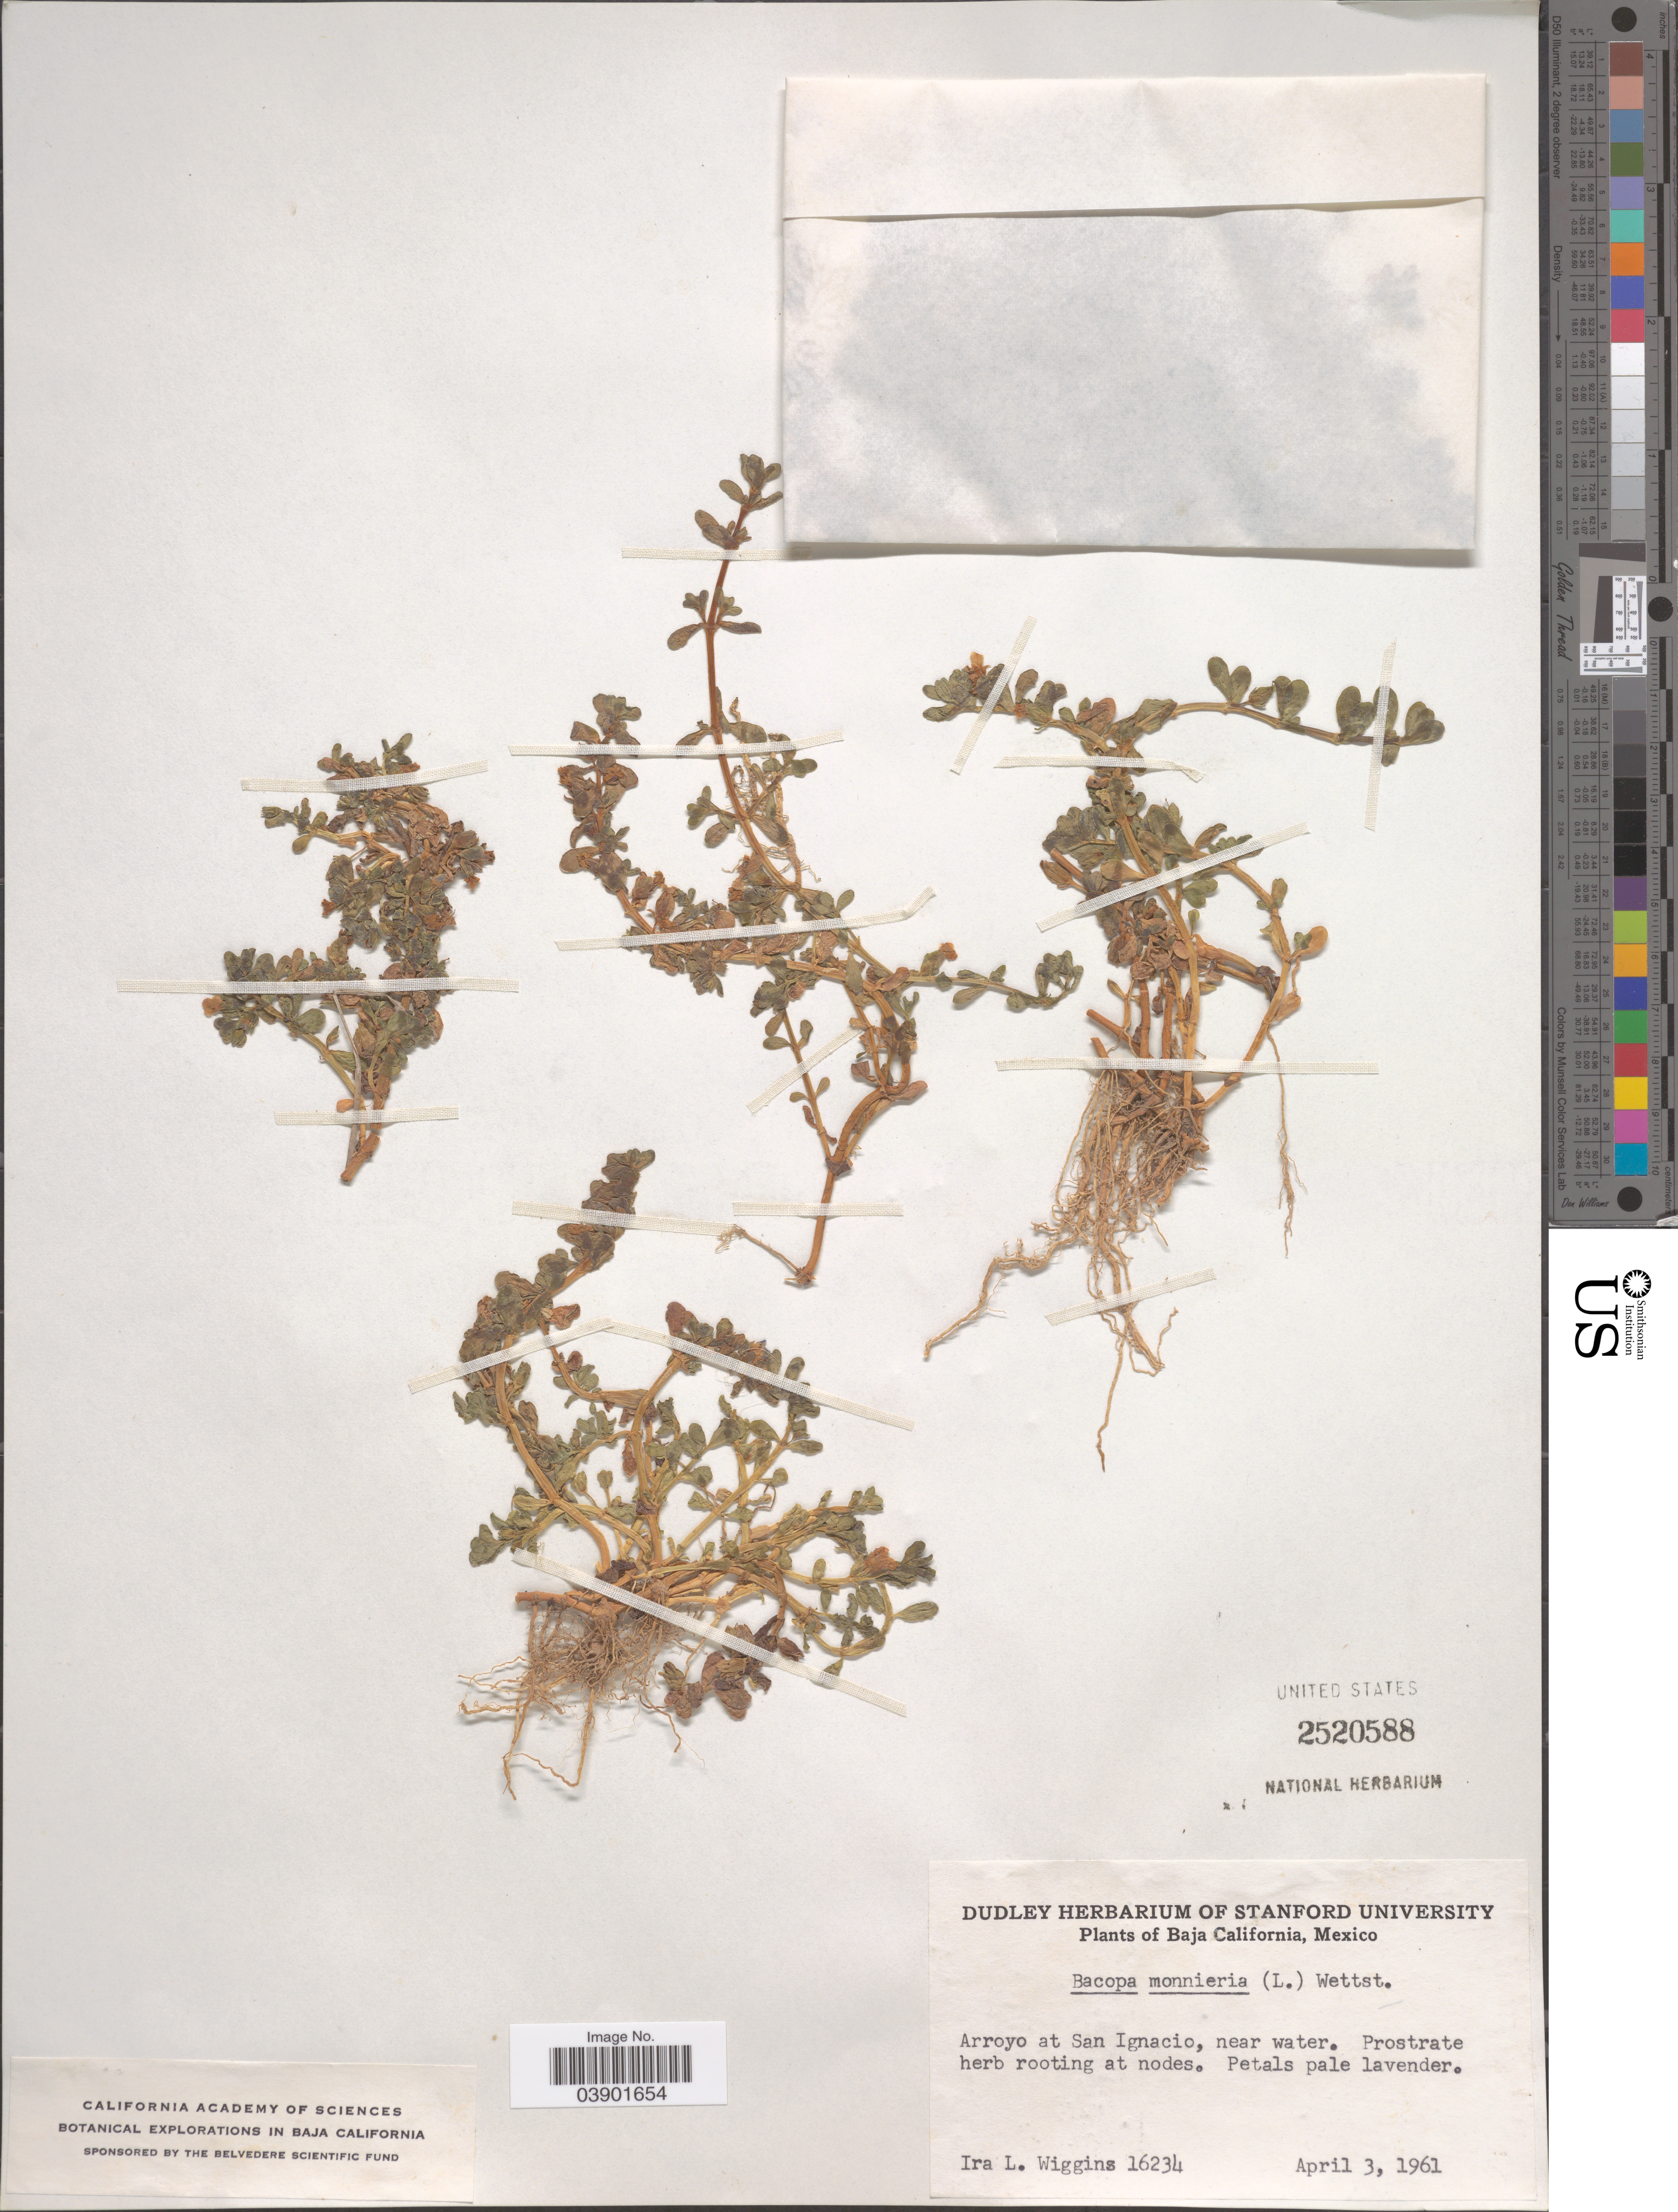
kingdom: Plantae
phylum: Tracheophyta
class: Magnoliopsida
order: Lamiales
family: Plantaginaceae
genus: Bacopa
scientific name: Bacopa monnieri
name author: (L.) Pennell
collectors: I. L. Wiggins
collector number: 16234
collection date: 1961-04-03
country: Mexico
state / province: Baja California Sur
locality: Arroyo at San Ignacio, near water.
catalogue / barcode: US 2520588